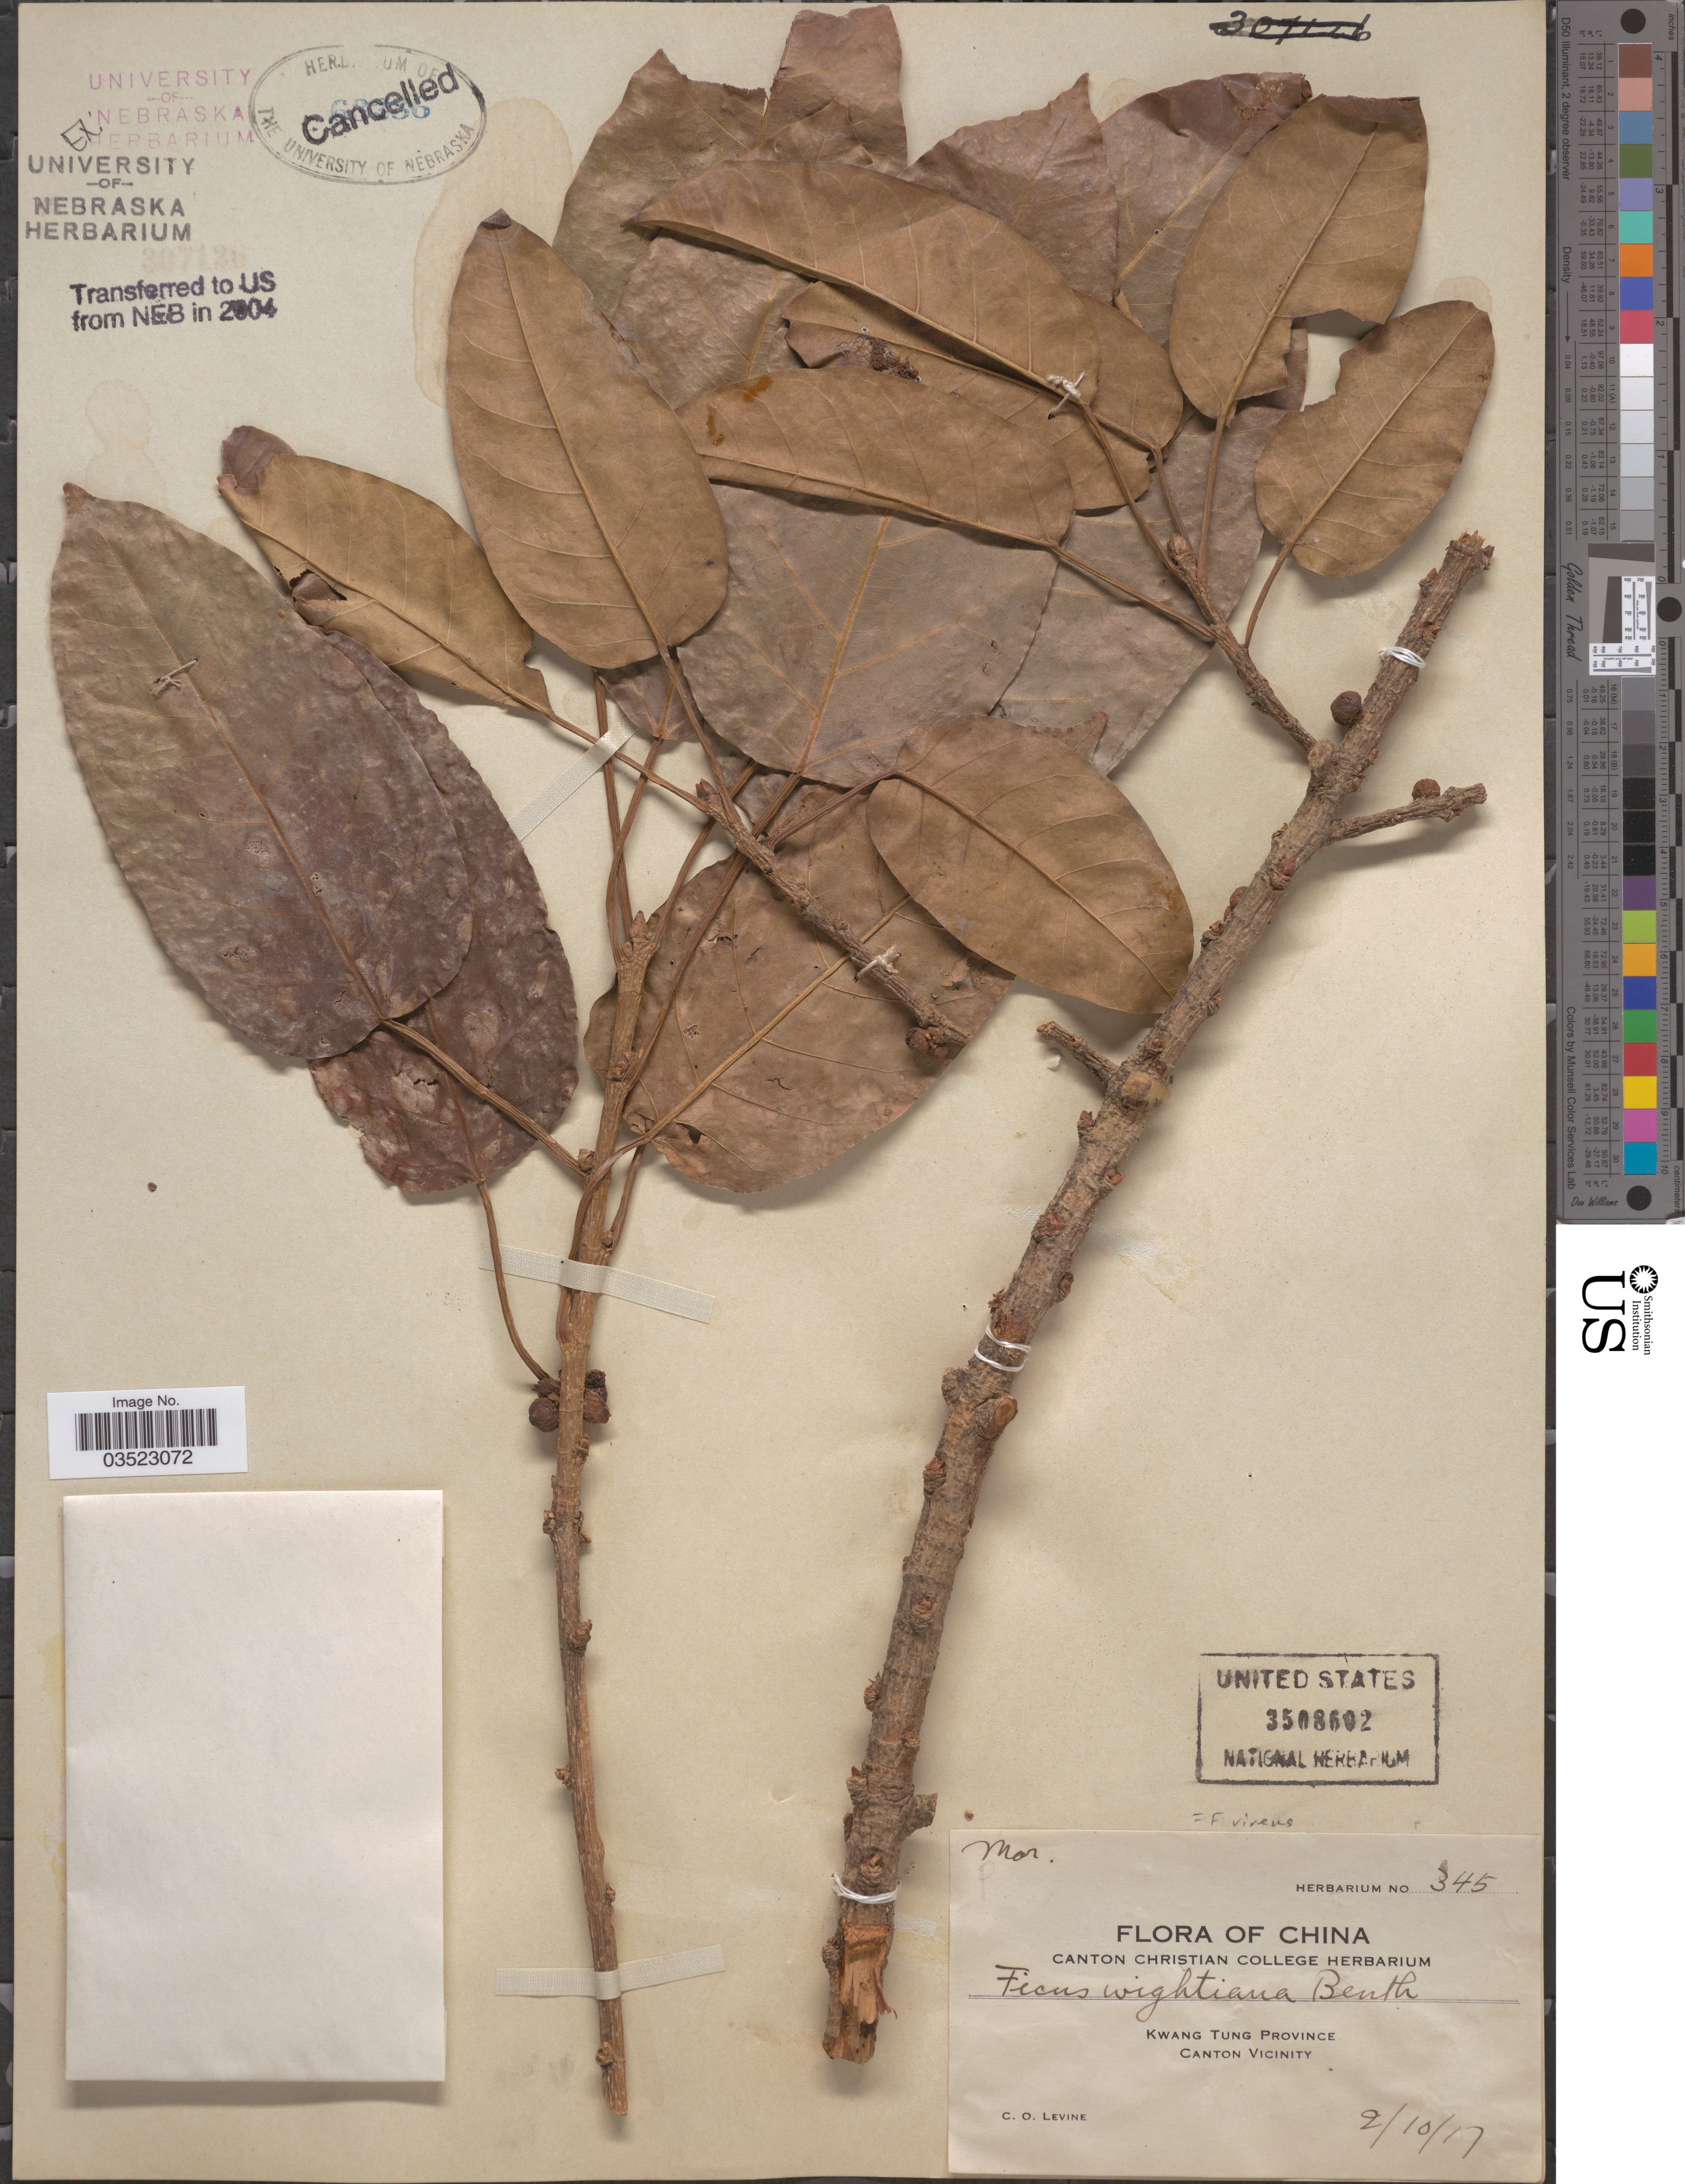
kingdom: Plantae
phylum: Tracheophyta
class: Magnoliopsida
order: Rosales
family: Moraceae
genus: Ficus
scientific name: Ficus virens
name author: Aiton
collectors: C. O. Levine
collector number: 345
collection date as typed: Transcribed d/m/y: 2/10/17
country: China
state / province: Guangdong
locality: Kwang Tung Province. Canton Vicinity.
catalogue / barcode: US 3508602